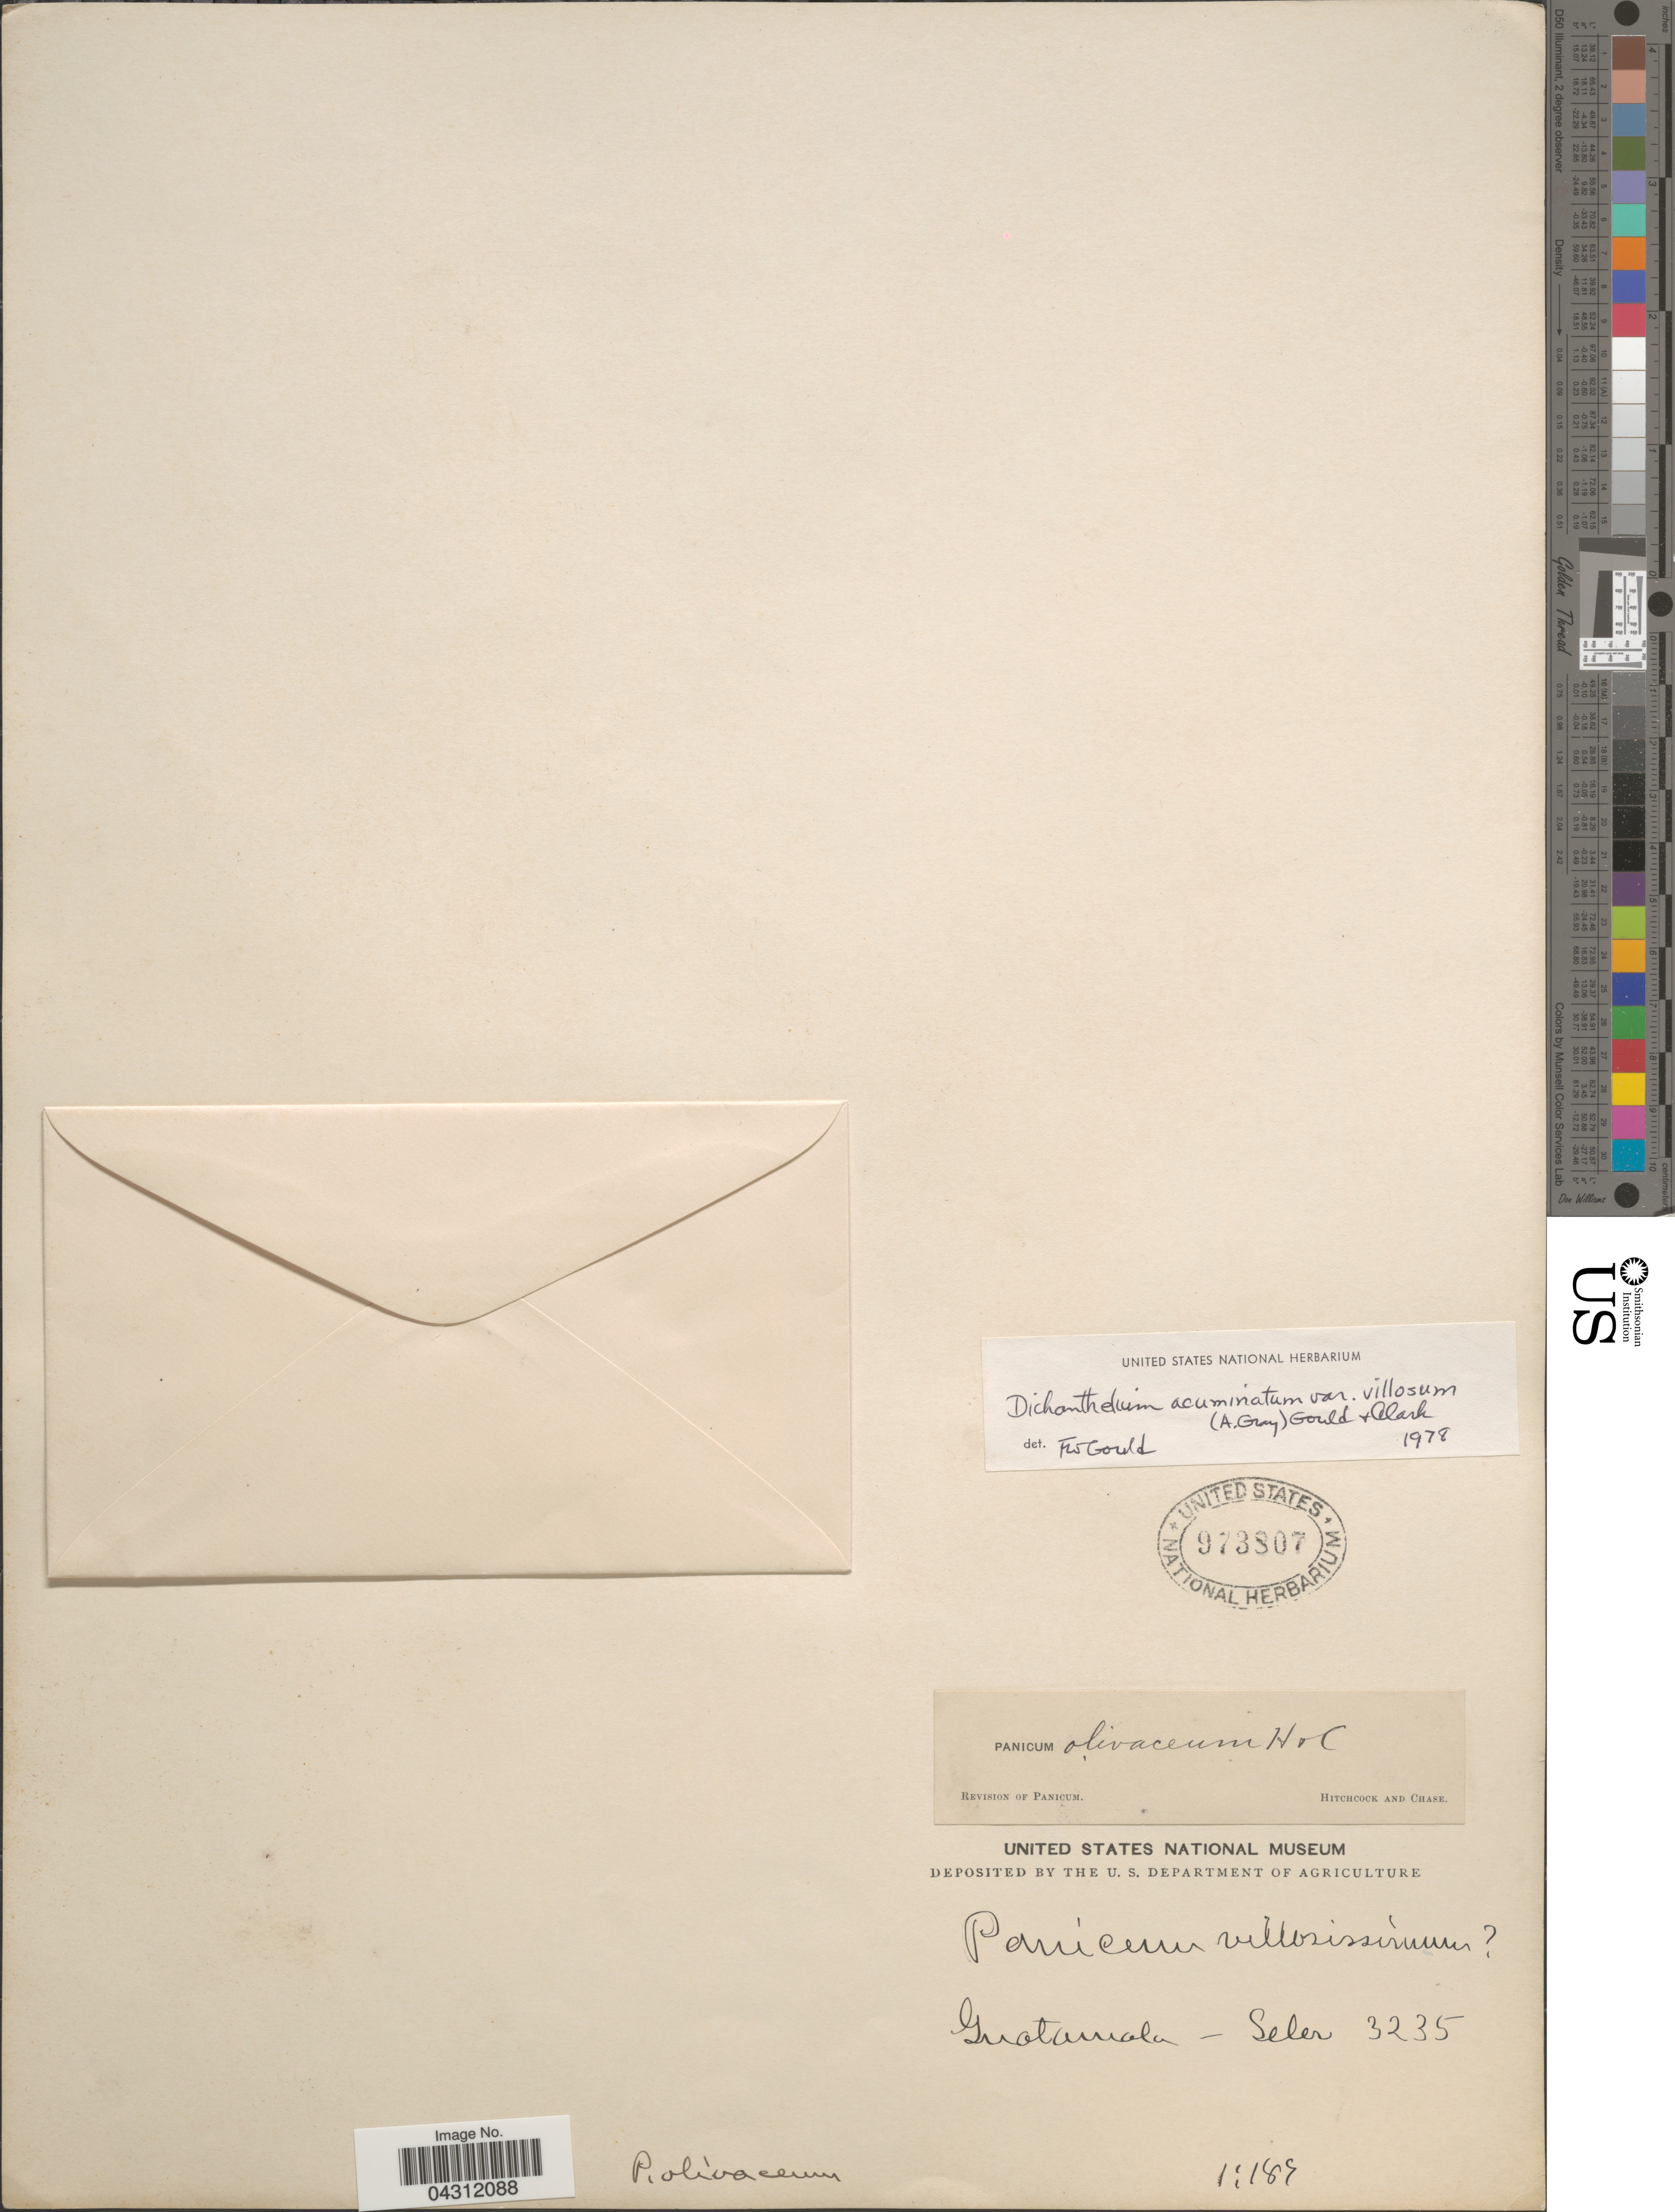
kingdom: Plantae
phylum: Tracheophyta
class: Liliopsida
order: Poales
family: Poaceae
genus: Dichanthelium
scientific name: Dichanthelium acuminatum var. acuminatum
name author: (Sw.) Gould & C.A. Clark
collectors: -. Seler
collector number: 3235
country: Guatemala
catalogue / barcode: US 973807